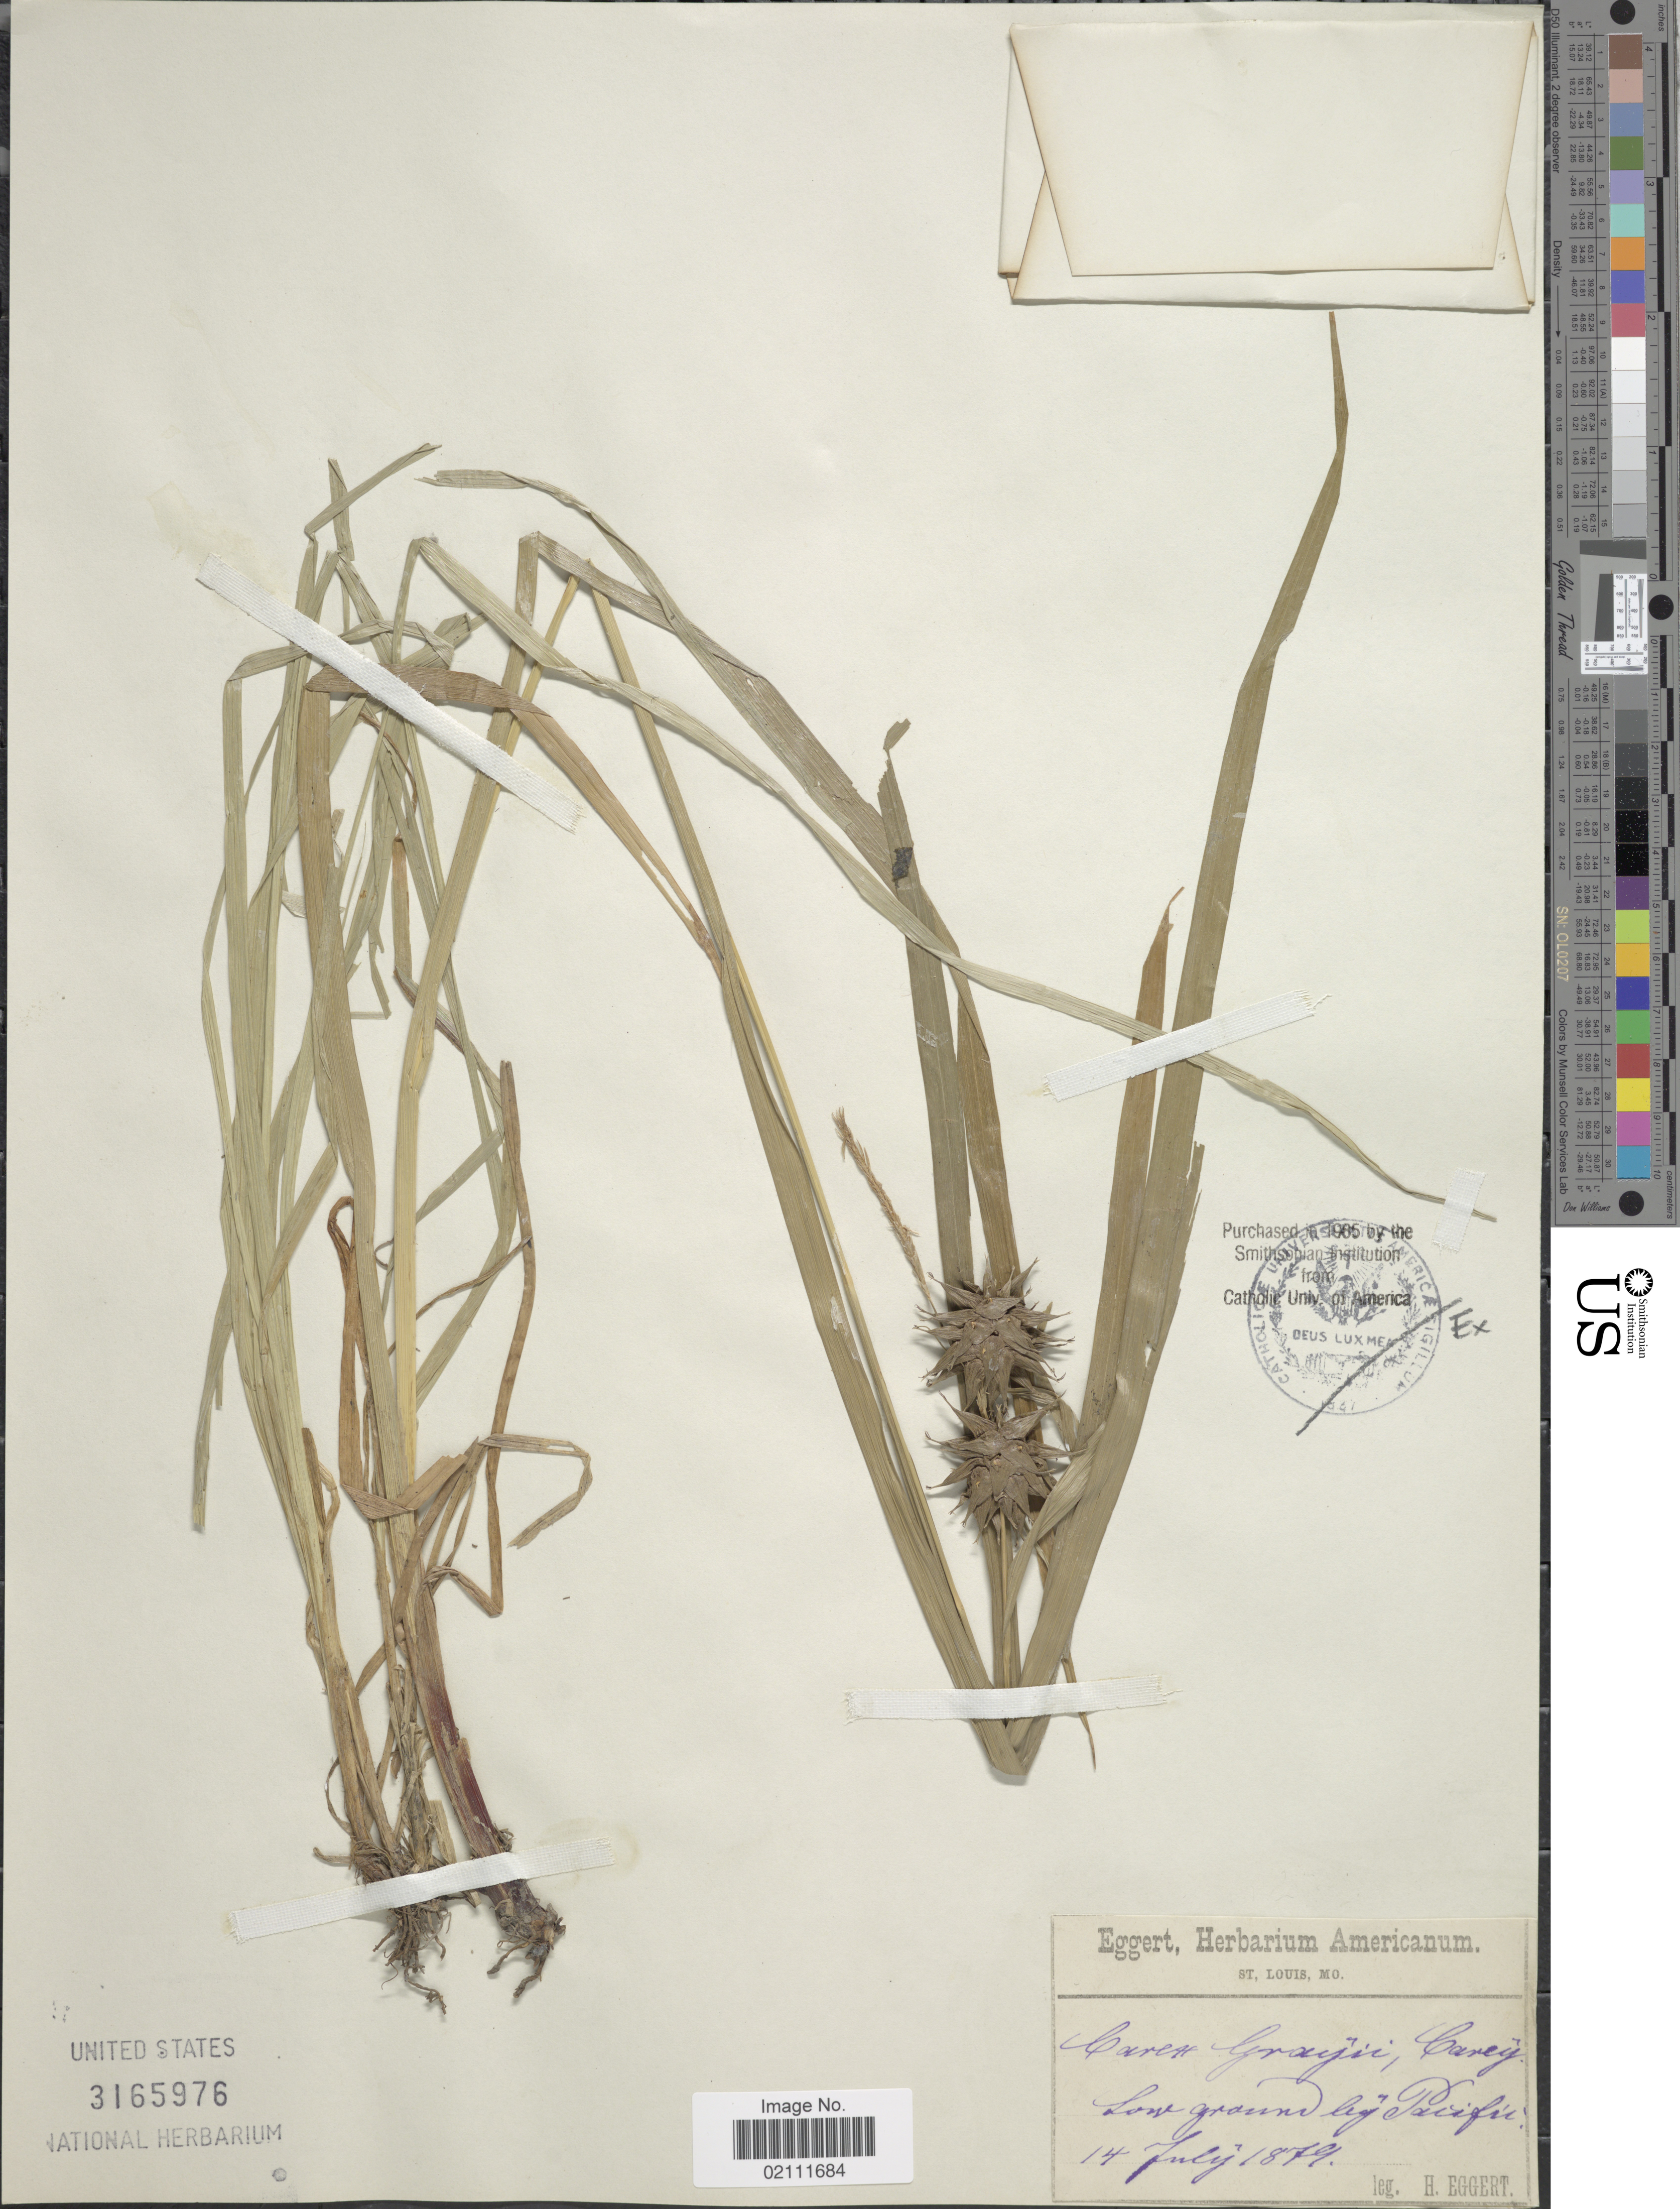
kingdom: Plantae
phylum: Tracheophyta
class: Liliopsida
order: Poales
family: Cyperaceae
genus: Carex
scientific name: Carex grayi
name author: J. Carey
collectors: H. Eggert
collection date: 1879-07-14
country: United States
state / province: Missouri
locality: Low ground by Pacific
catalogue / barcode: US 3165976